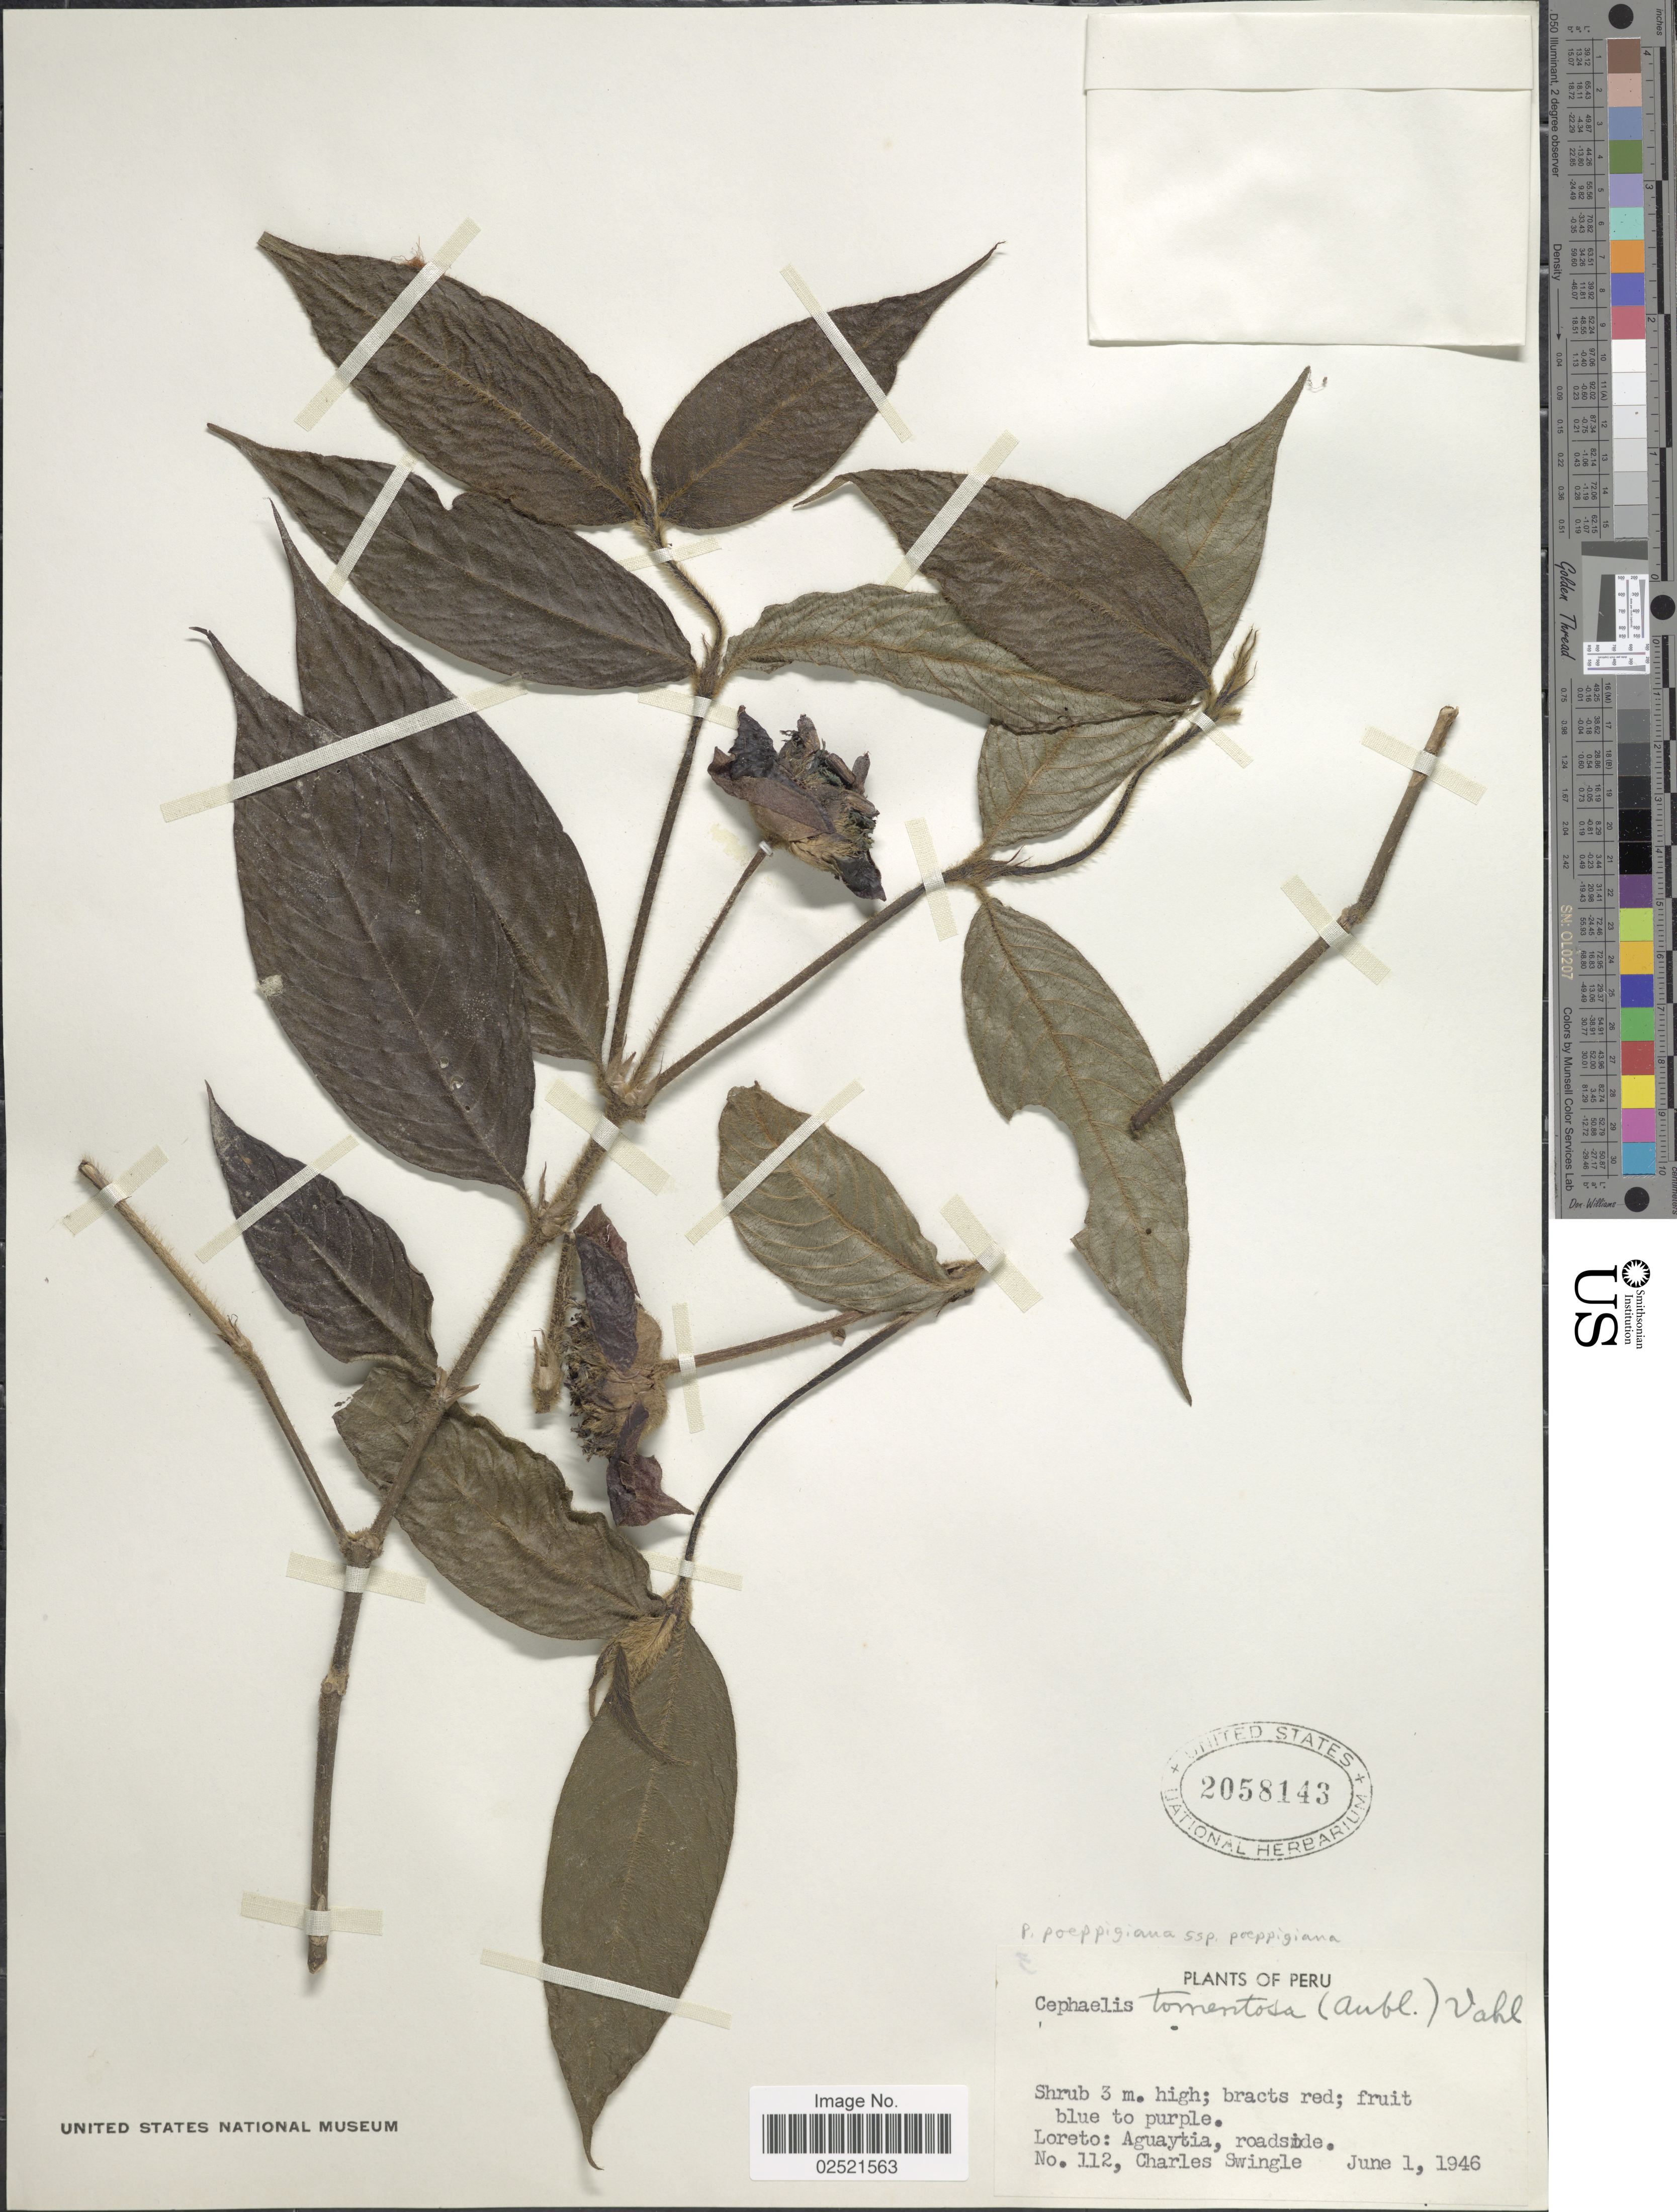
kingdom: Plantae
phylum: Tracheophyta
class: Magnoliopsida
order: Gentianales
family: Rubiaceae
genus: Psychotria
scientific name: Psychotria poeppigiana subsp. poeppigiana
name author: Müll. Arg.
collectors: C. Swingle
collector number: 112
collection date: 1946-06-01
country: Peru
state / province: Loreto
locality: Aguaytia, roadside.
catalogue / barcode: US 2058143